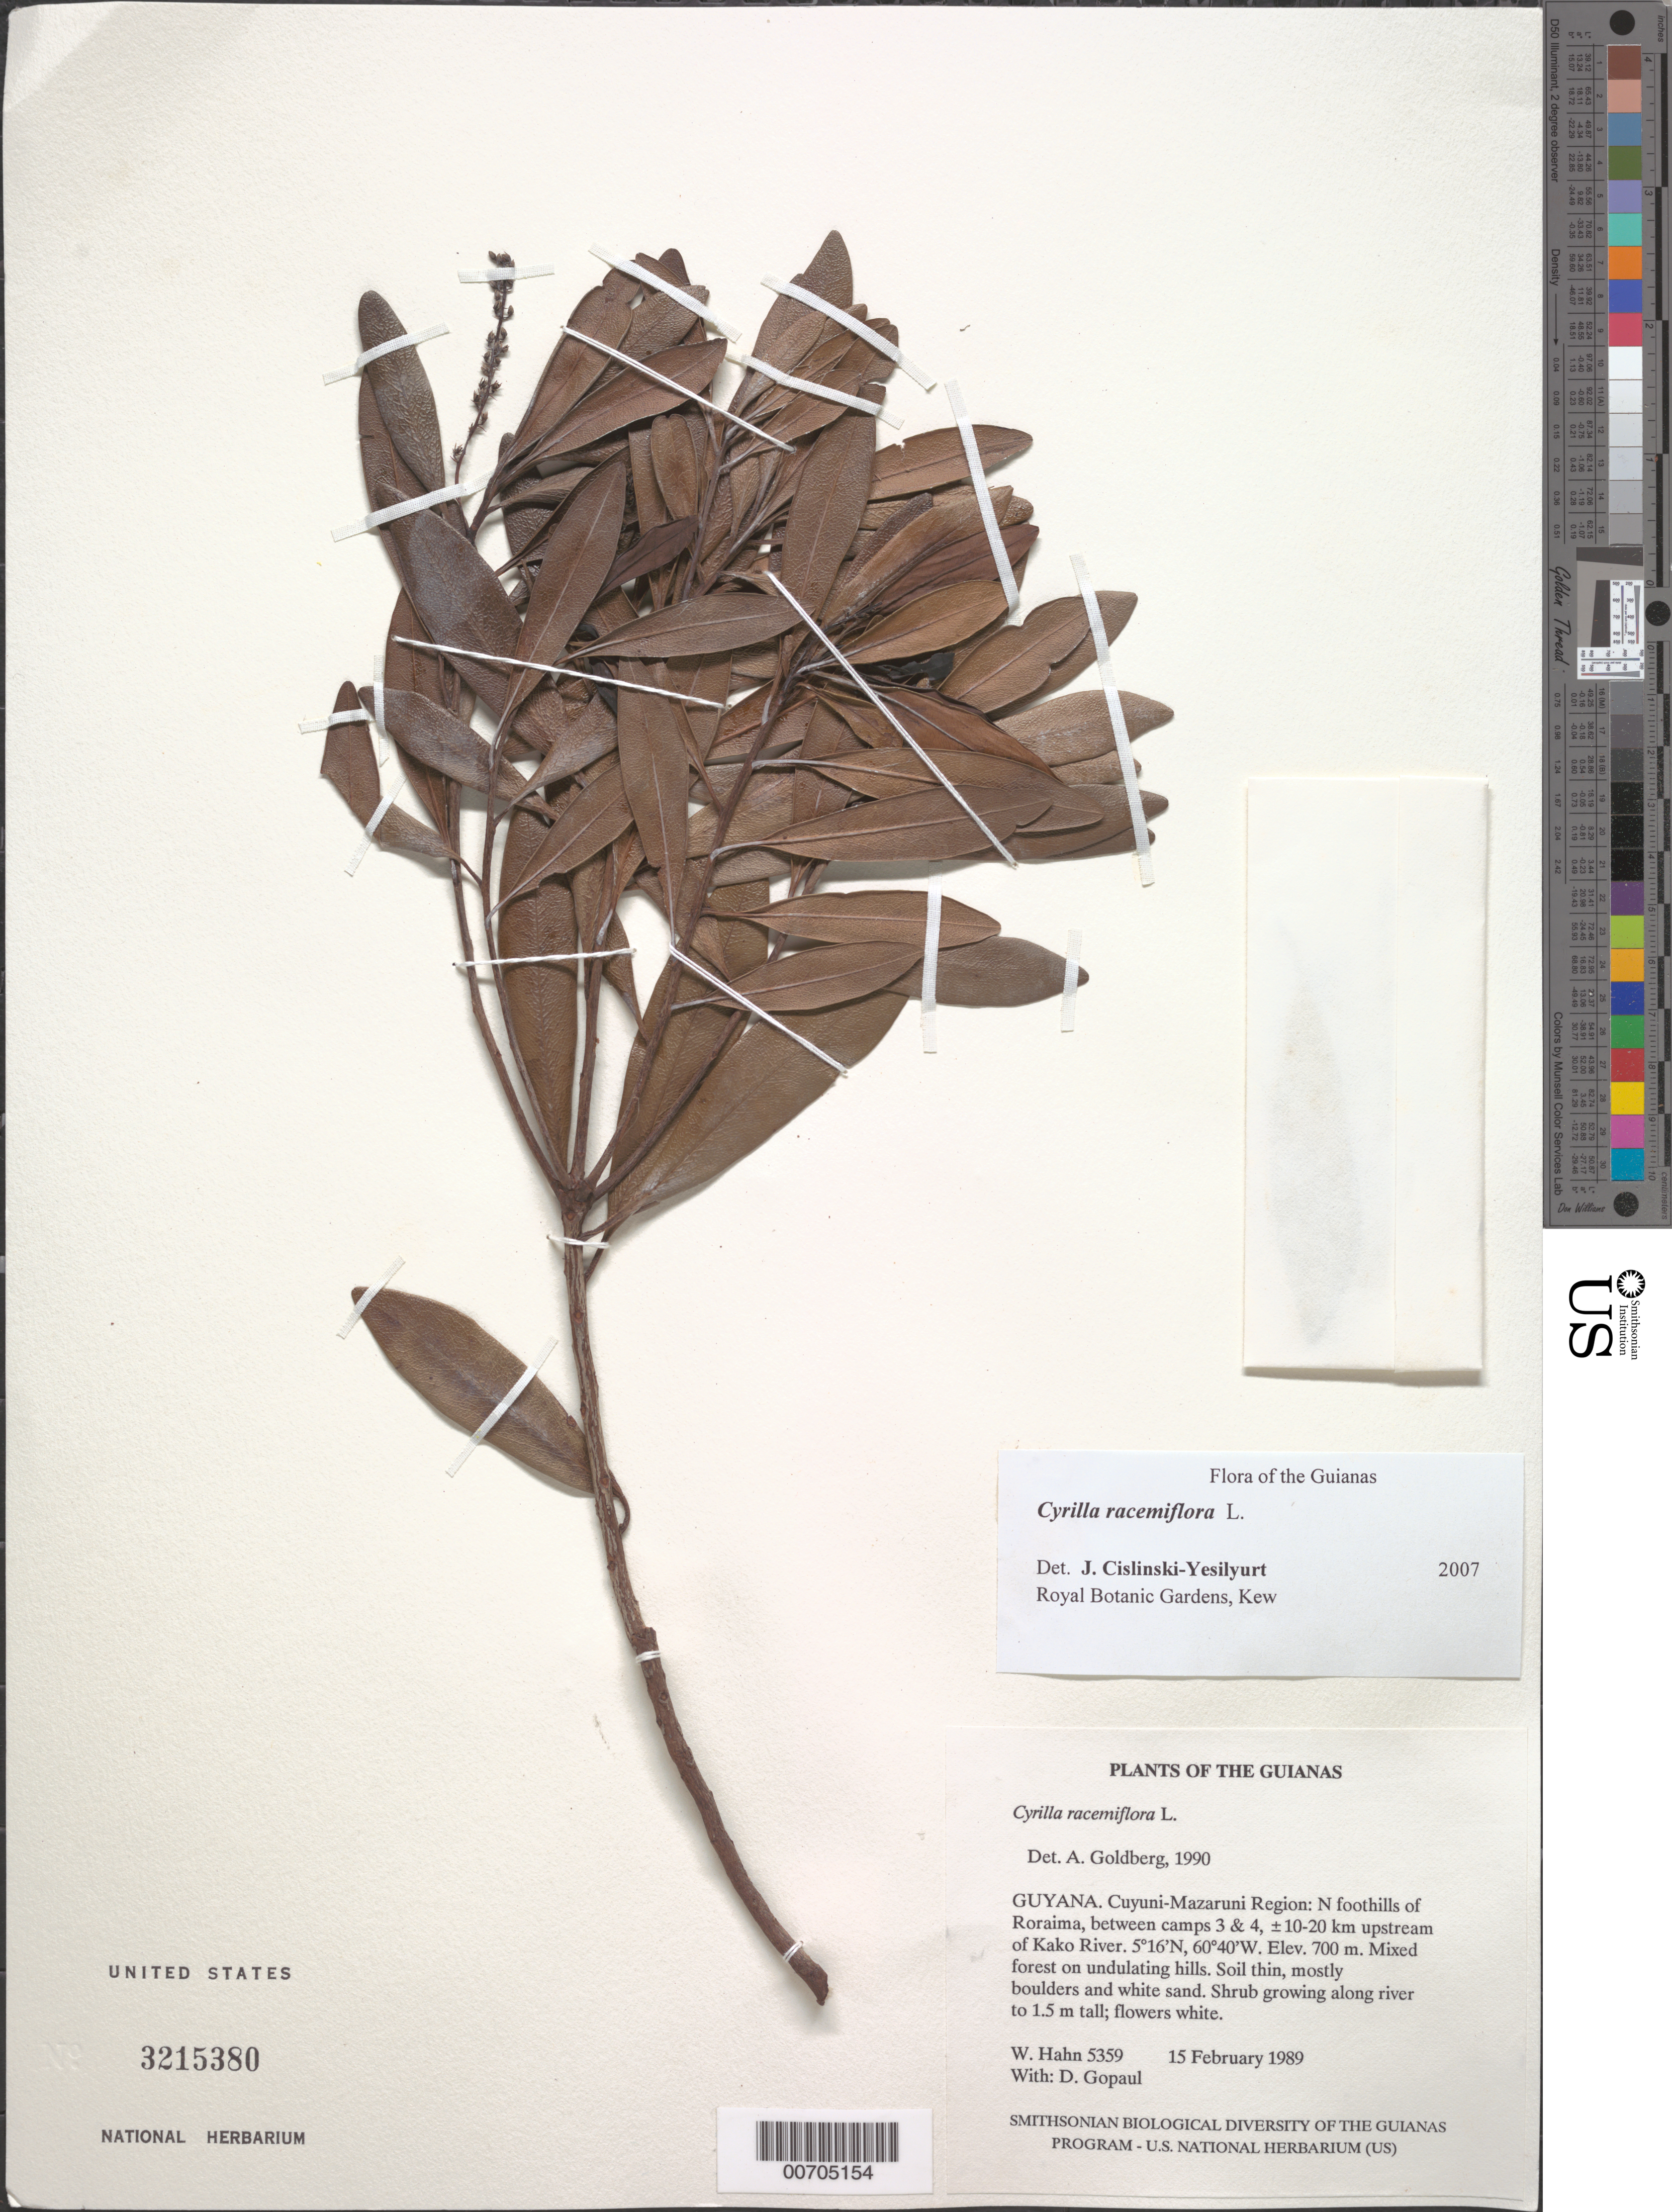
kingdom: Plantae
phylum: Tracheophyta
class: Magnoliopsida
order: Ericales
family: Cyrillaceae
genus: Cyrilla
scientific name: Cyrilla racemiflora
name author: L.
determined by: Yesilyurt, J. C.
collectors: W. Hahn & D. Gopaul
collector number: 5359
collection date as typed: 15 February 1989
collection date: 1989-02-15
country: Guyana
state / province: Cuyuni-Mazaruni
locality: N foothills of Roraima, between camps 3 & 4, ±10-20 km upstream of Kako River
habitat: Mixed forest on undulating hills. Soil thin, mostly boulders and white sand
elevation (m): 700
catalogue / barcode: US 3215380